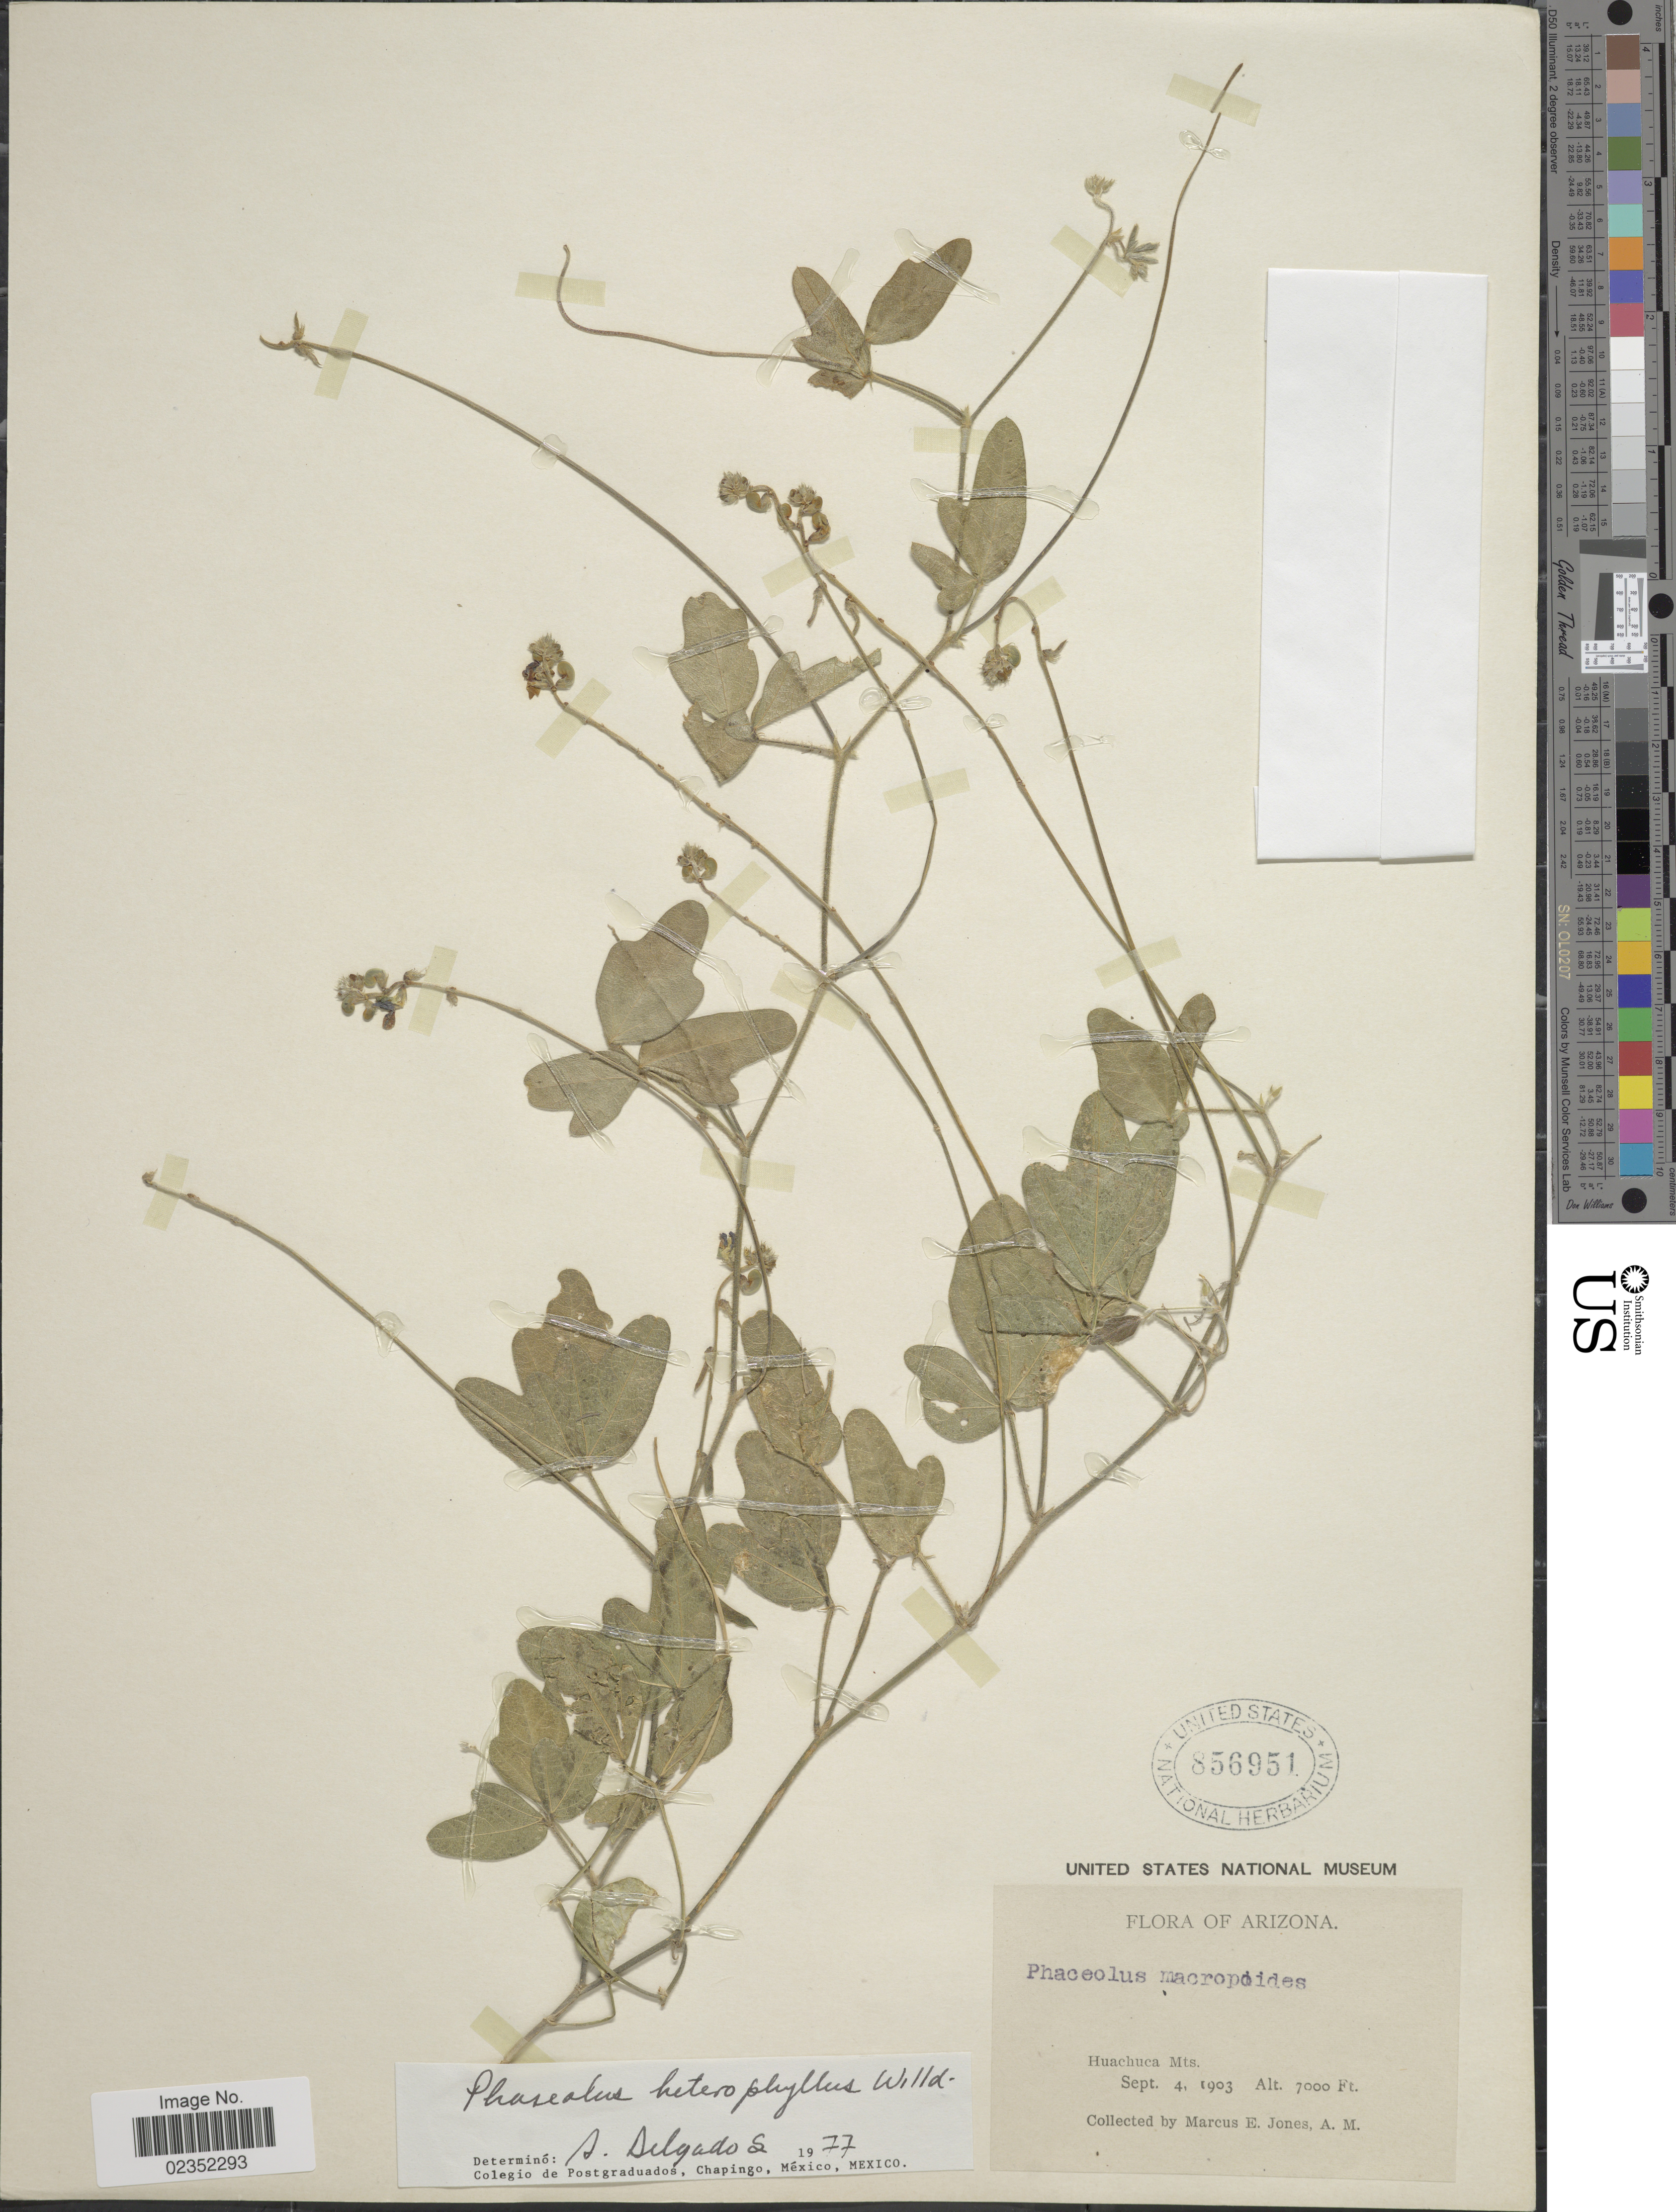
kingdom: Plantae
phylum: Tracheophyta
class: Magnoliopsida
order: Fabales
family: Fabaceae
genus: Macroptilium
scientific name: Macroptilium heterophyllum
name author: (Willd.) Maréchal & Baudet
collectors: M. E. Jones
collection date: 1903-09-04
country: United States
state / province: Arizona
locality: Huachuca Mts.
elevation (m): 2134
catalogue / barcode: US 856951